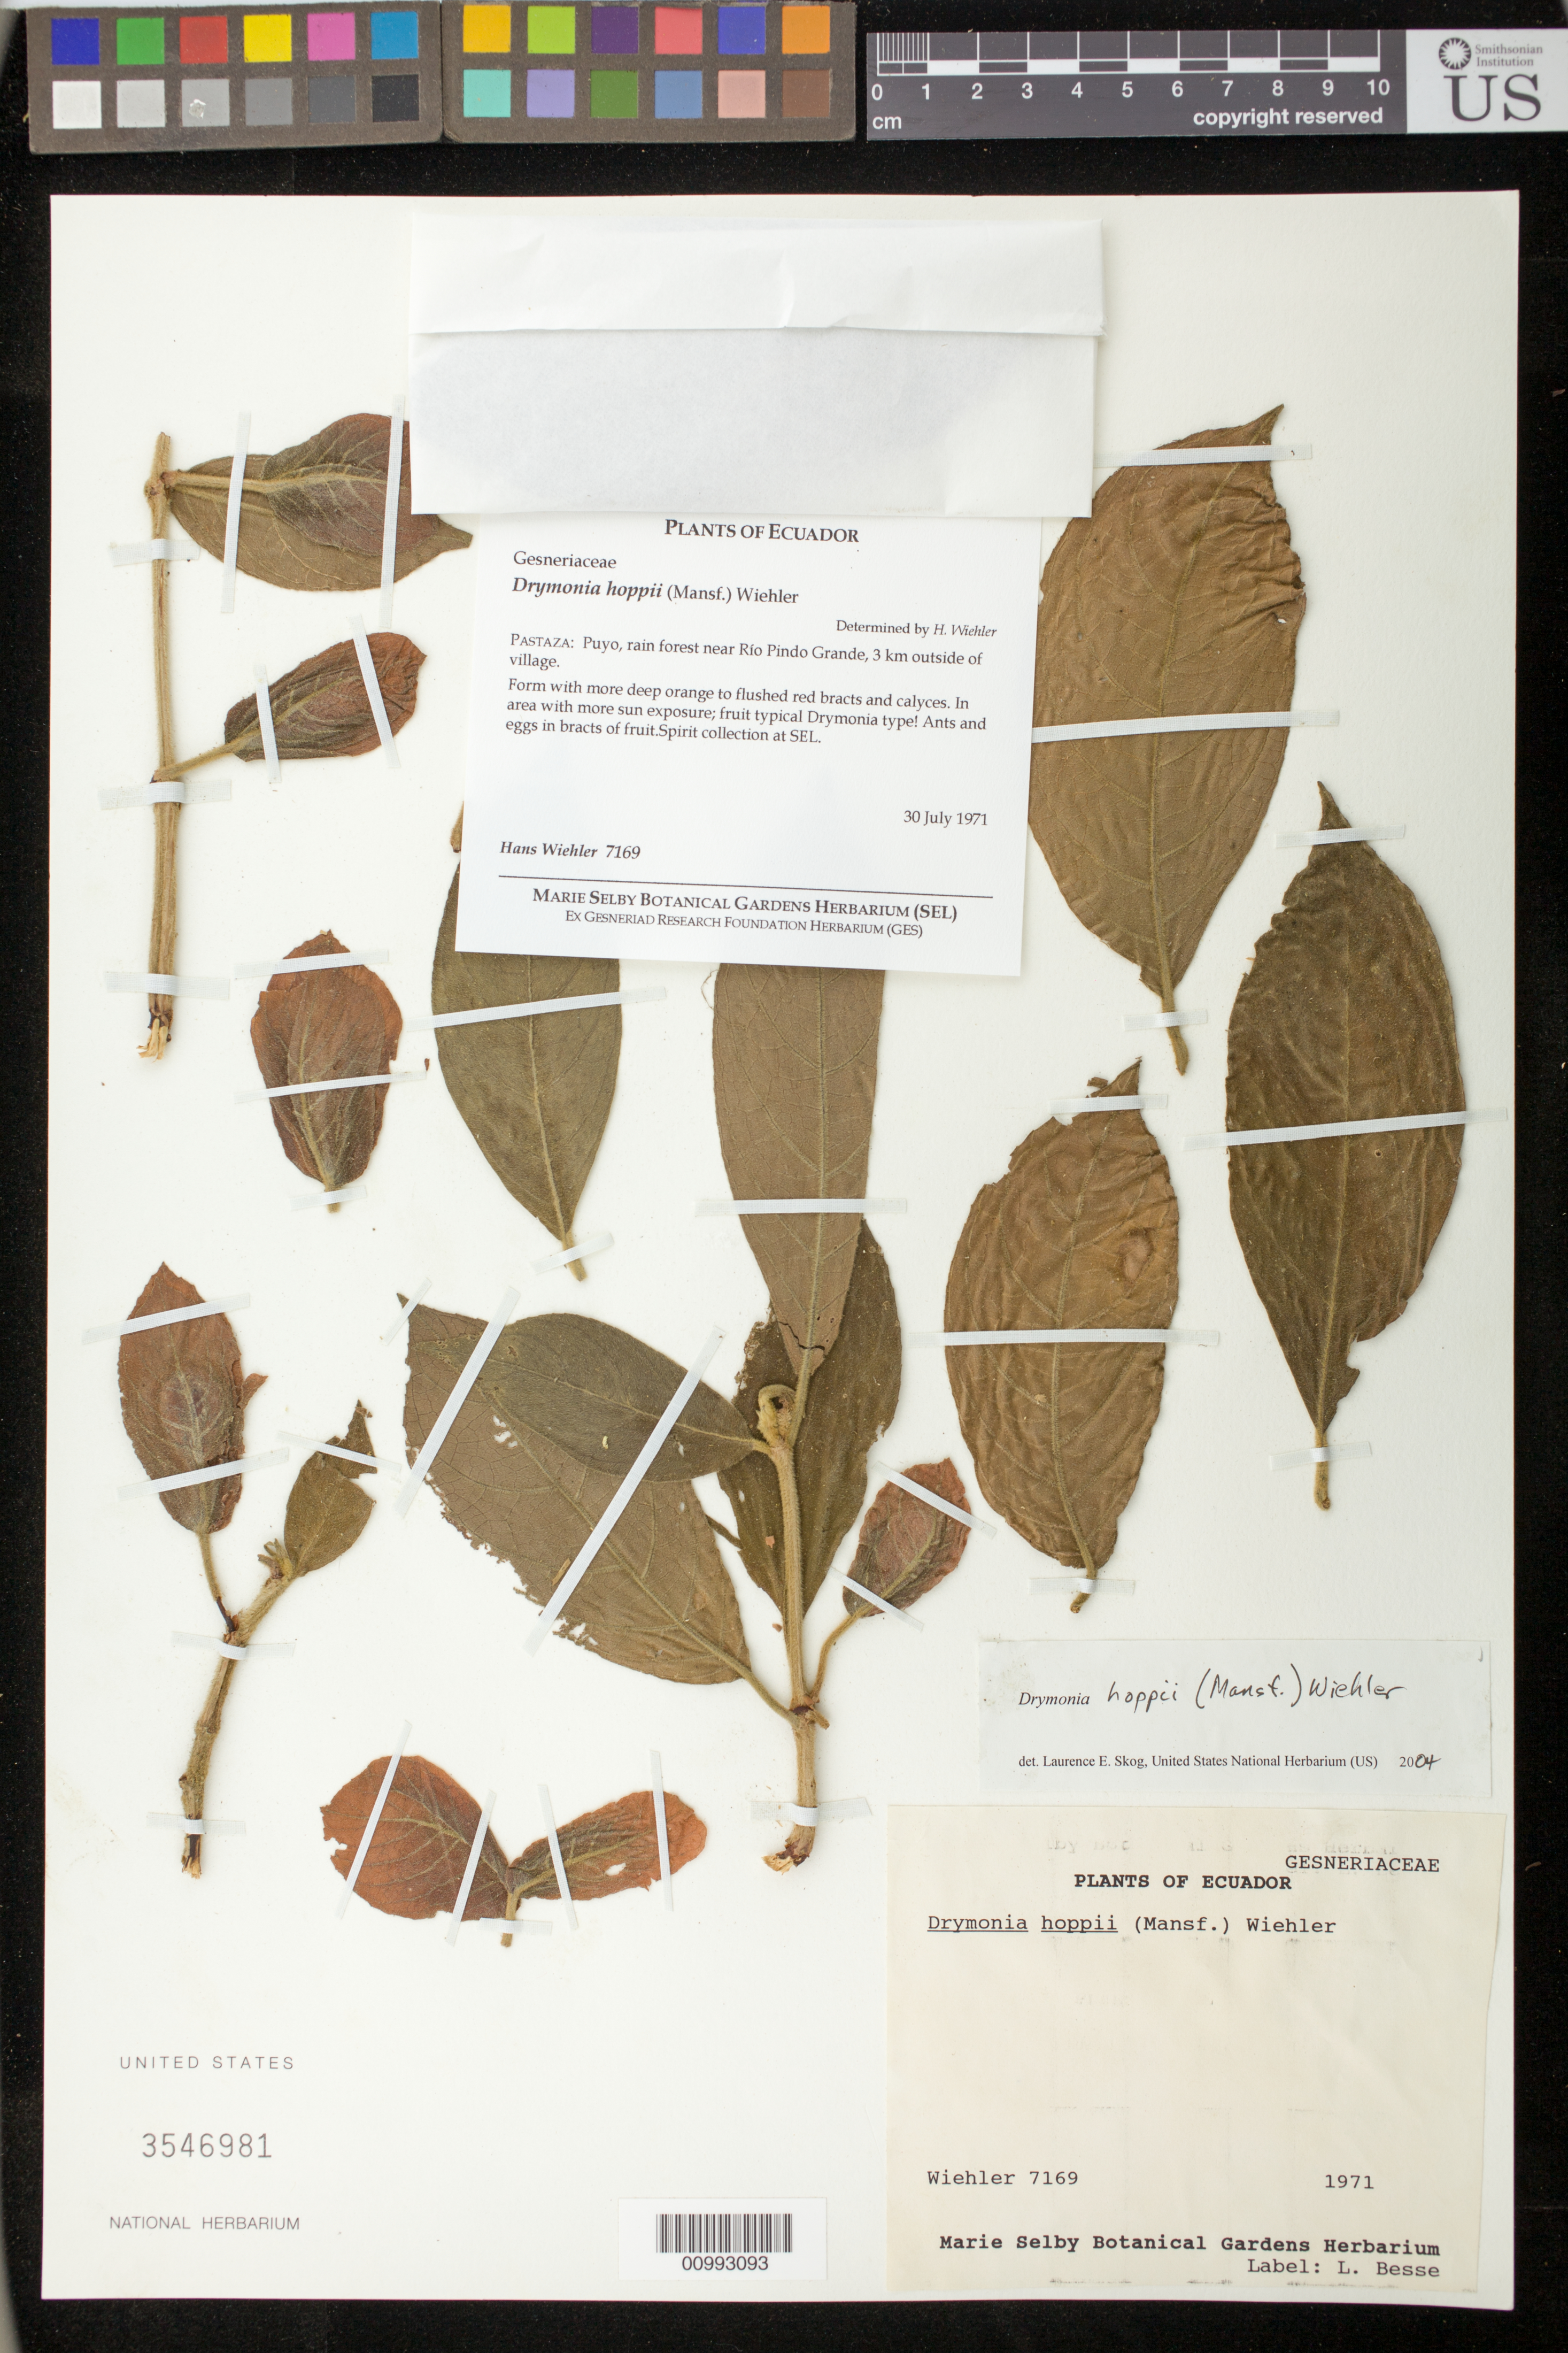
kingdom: Plantae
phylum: Tracheophyta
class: Magnoliopsida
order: Lamiales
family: Gesneriaceae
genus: Drymonia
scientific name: Drymonia hoppii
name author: (Mansf.) Wiehler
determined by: Skog, Laurence E.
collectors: H. J. Wiehler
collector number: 7169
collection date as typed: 30 Jul 1971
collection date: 1971-07-30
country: Ecuador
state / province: Pastaza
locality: Puyo, rain forest near Río Pindo Grande, 3 km outside of village.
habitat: In area with more sun exposure; fruit typical Drymonia type! Ants and eggs in bracts of fruit.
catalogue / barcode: US 3546981